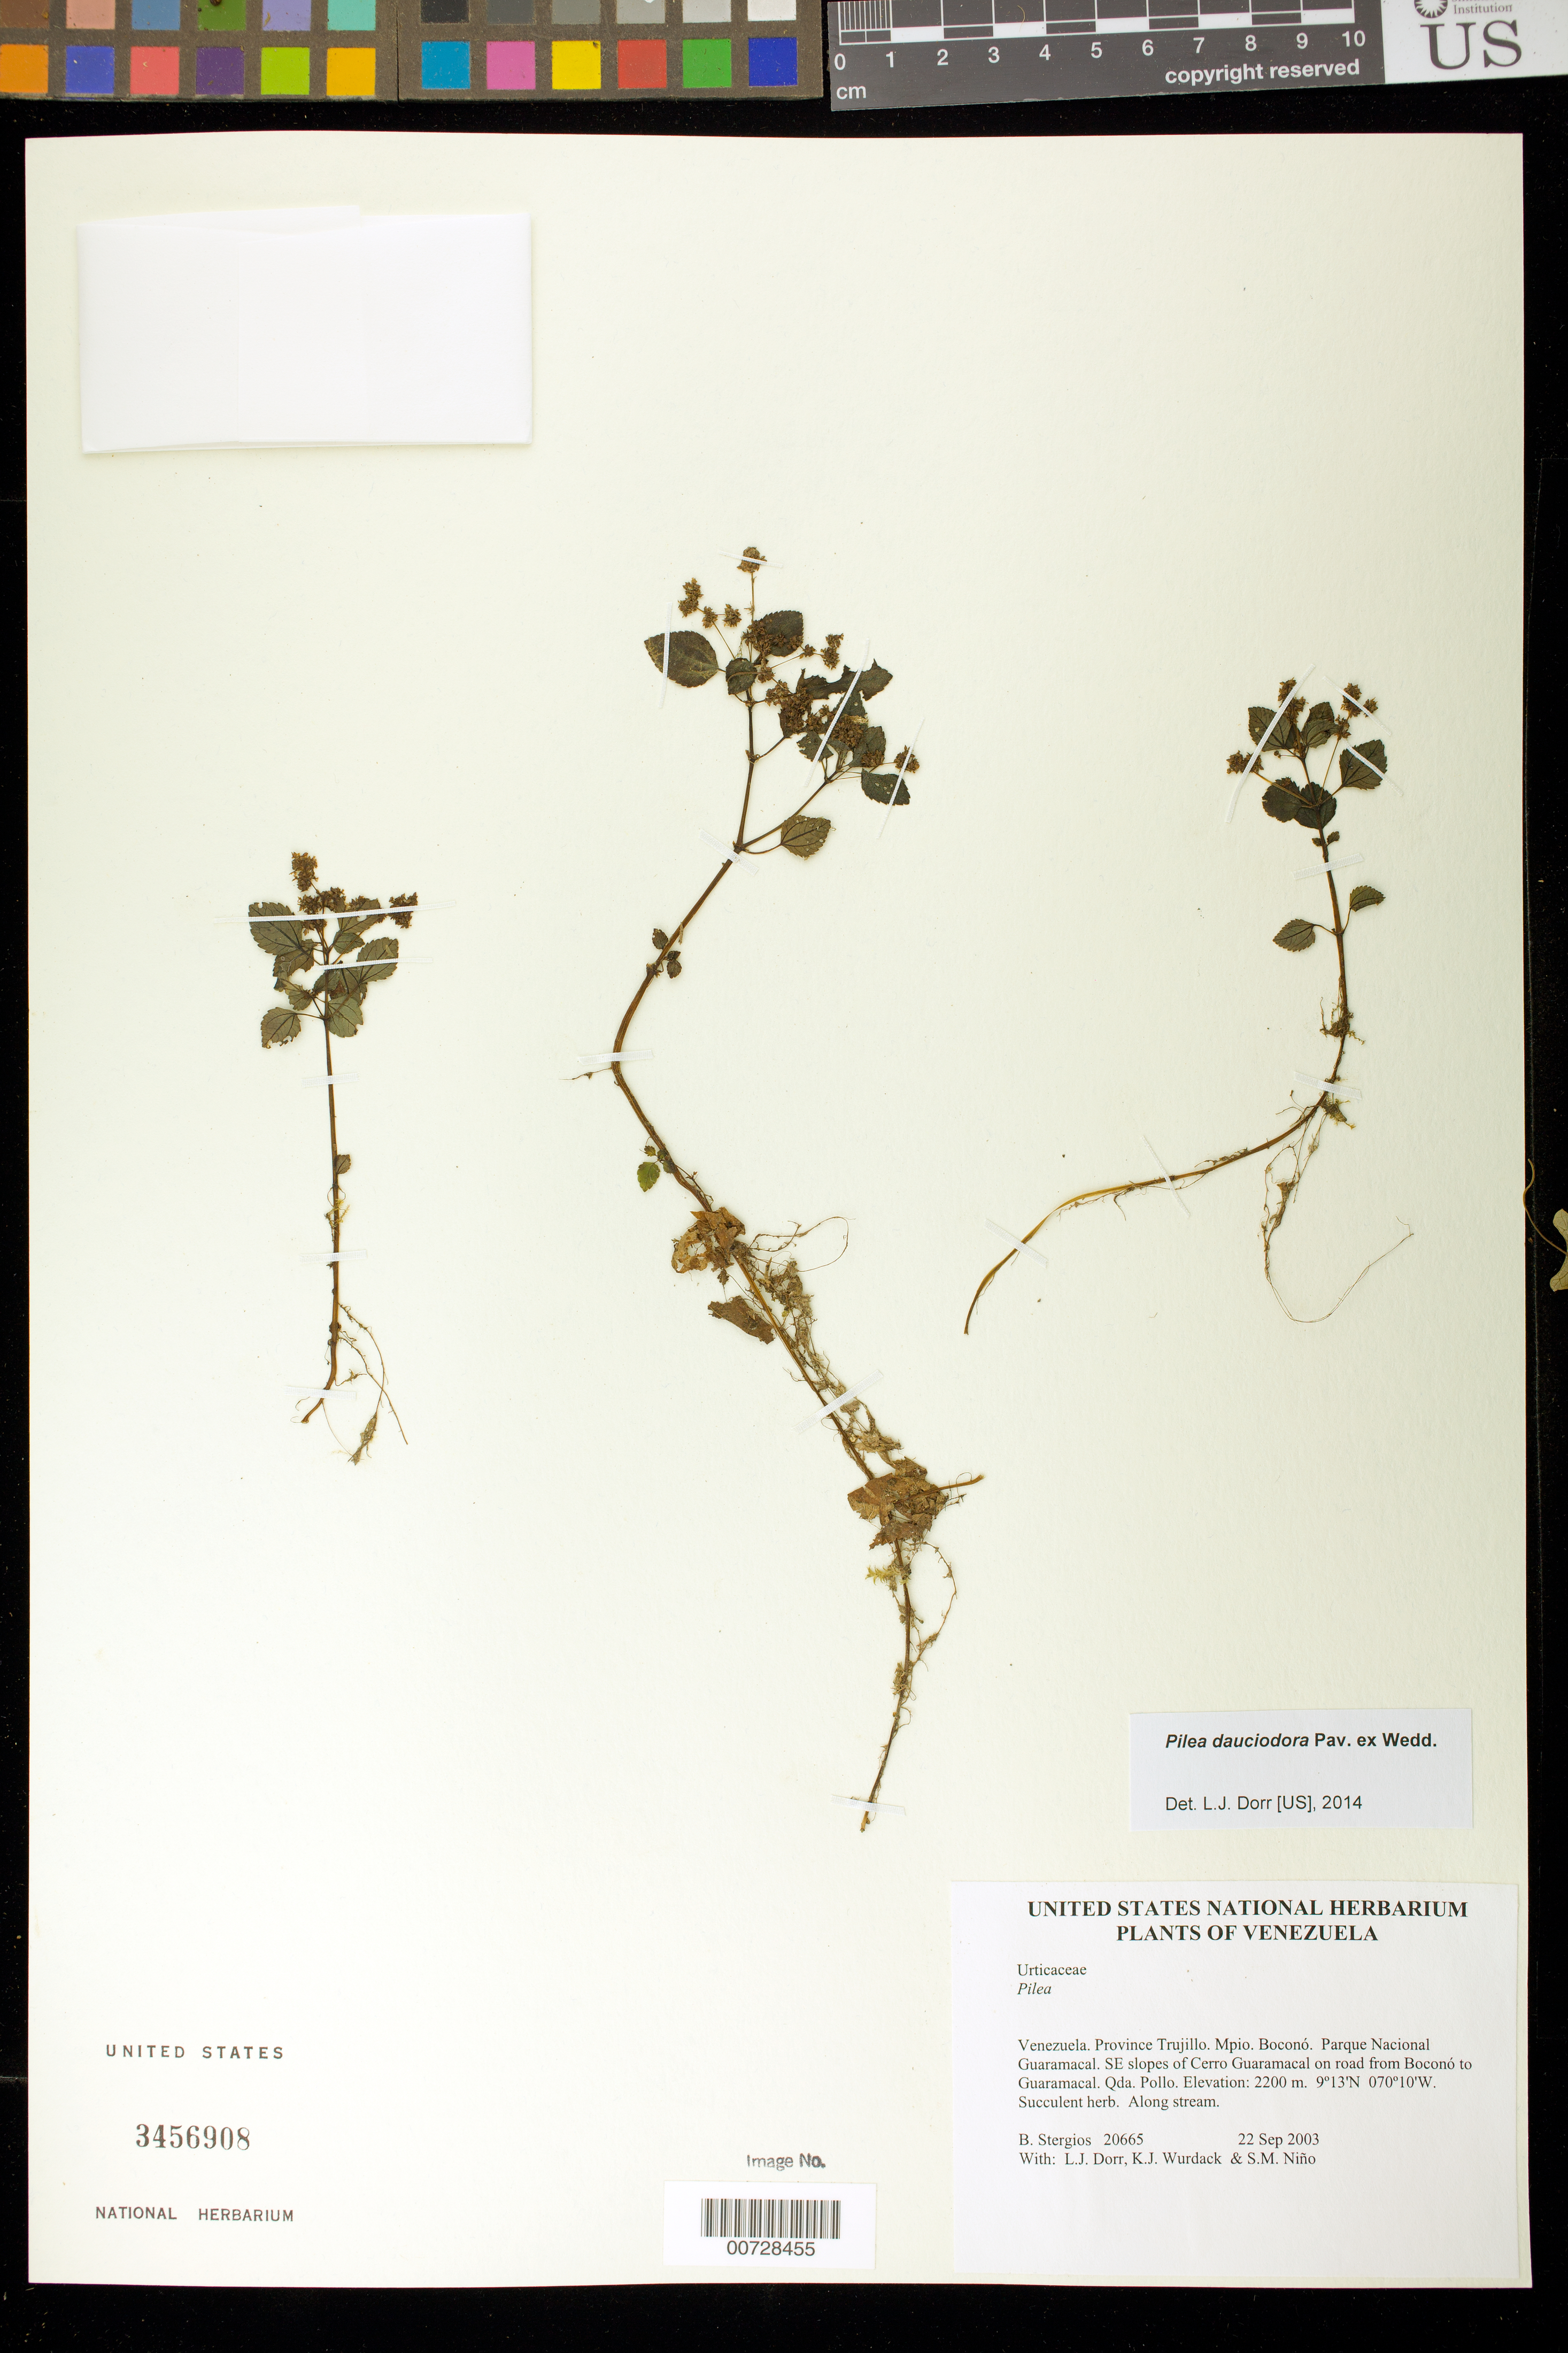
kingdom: Plantae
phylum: Tracheophyta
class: Magnoliopsida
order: Rosales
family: Urticaceae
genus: Pilea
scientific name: Pilea dauciodora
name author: Pav. ex Wedd.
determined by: Dorr, L. J., (BOT), Smithsonian Institution - National Museum of Natural History (UNITED STATES)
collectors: B. G. Stergios, L. J. Dorr, K. Wurdack & S. M. Niño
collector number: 20665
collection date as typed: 22 Sep 2003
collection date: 2003-09-22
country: Venezuela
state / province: Trujillo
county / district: Boconó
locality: Parque Nacional Guaramacal. SE slopes of Cerro Guaramacal on road from Boconó to Guaramacal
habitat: along stream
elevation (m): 2200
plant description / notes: PORT, US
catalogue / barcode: US 3456908